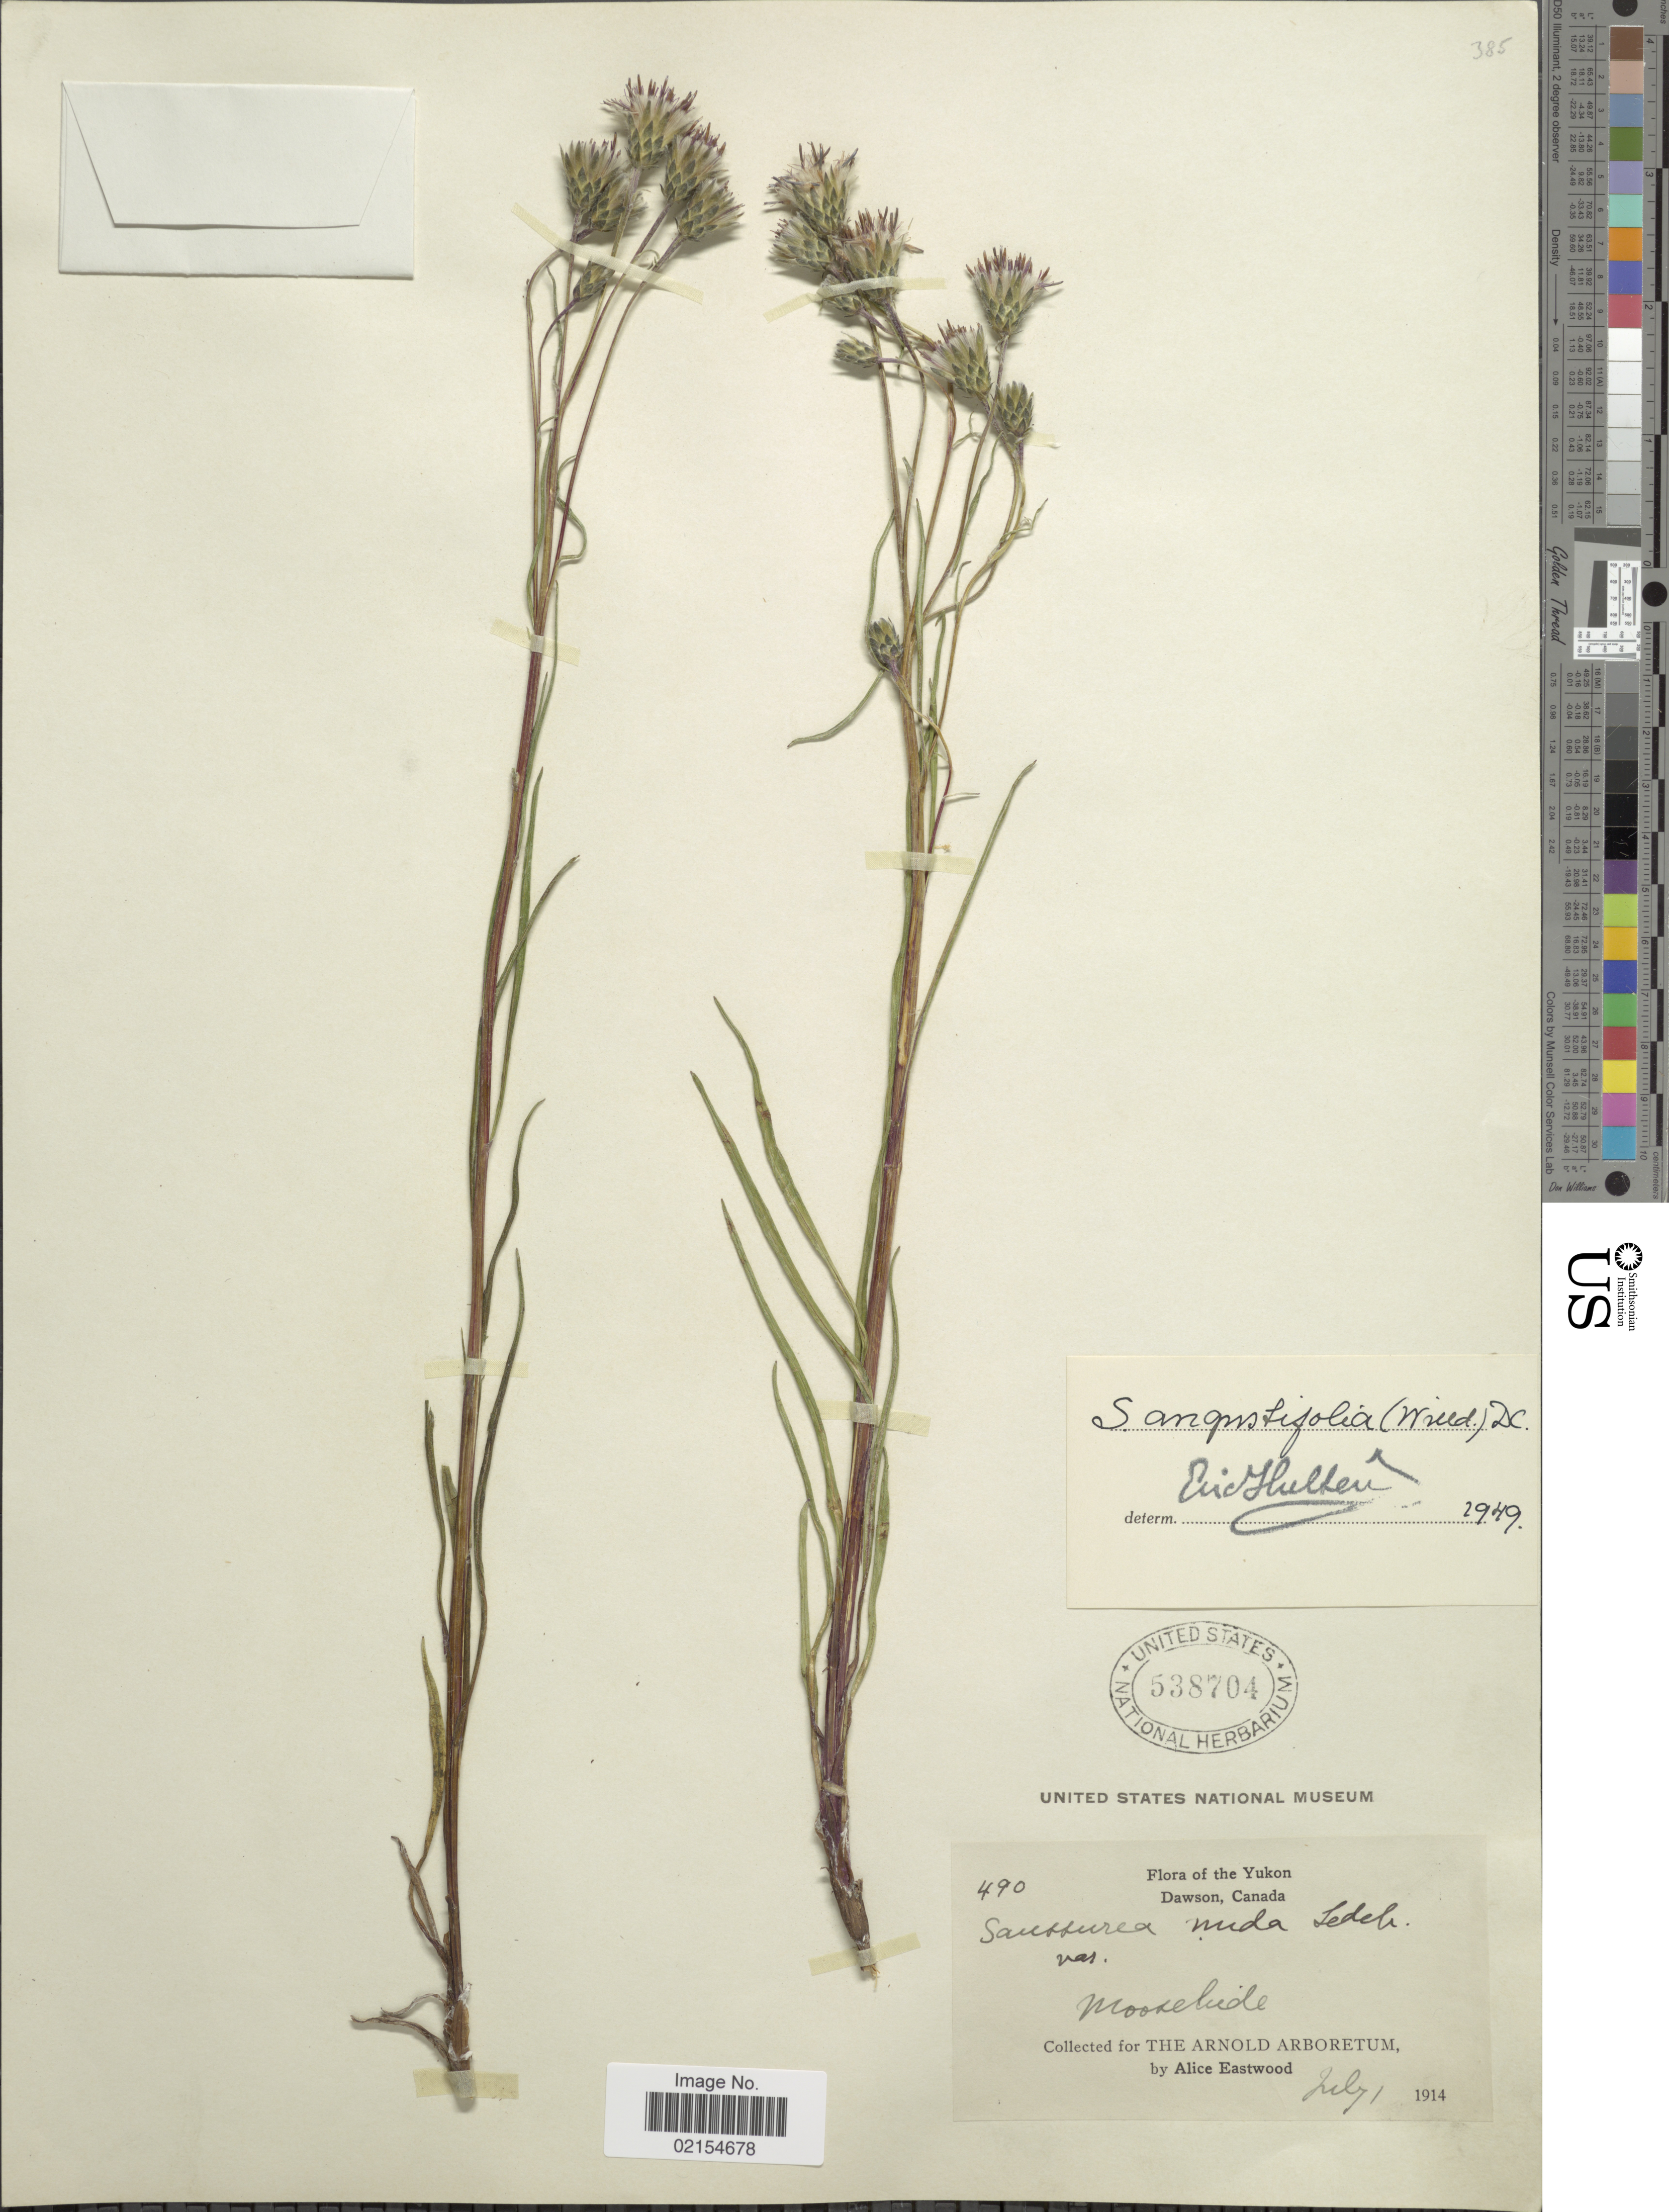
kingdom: Plantae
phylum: Tracheophyta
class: Magnoliopsida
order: Asterales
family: Asteraceae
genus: Saussurea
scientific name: Saussurea angustifolia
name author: (L.) DC.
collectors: A. Eastwood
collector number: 490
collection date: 1914-07-01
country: Canada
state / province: Yukon Territory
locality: The Yukon, Dawson, Canada, Moosehide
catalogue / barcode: US 538704